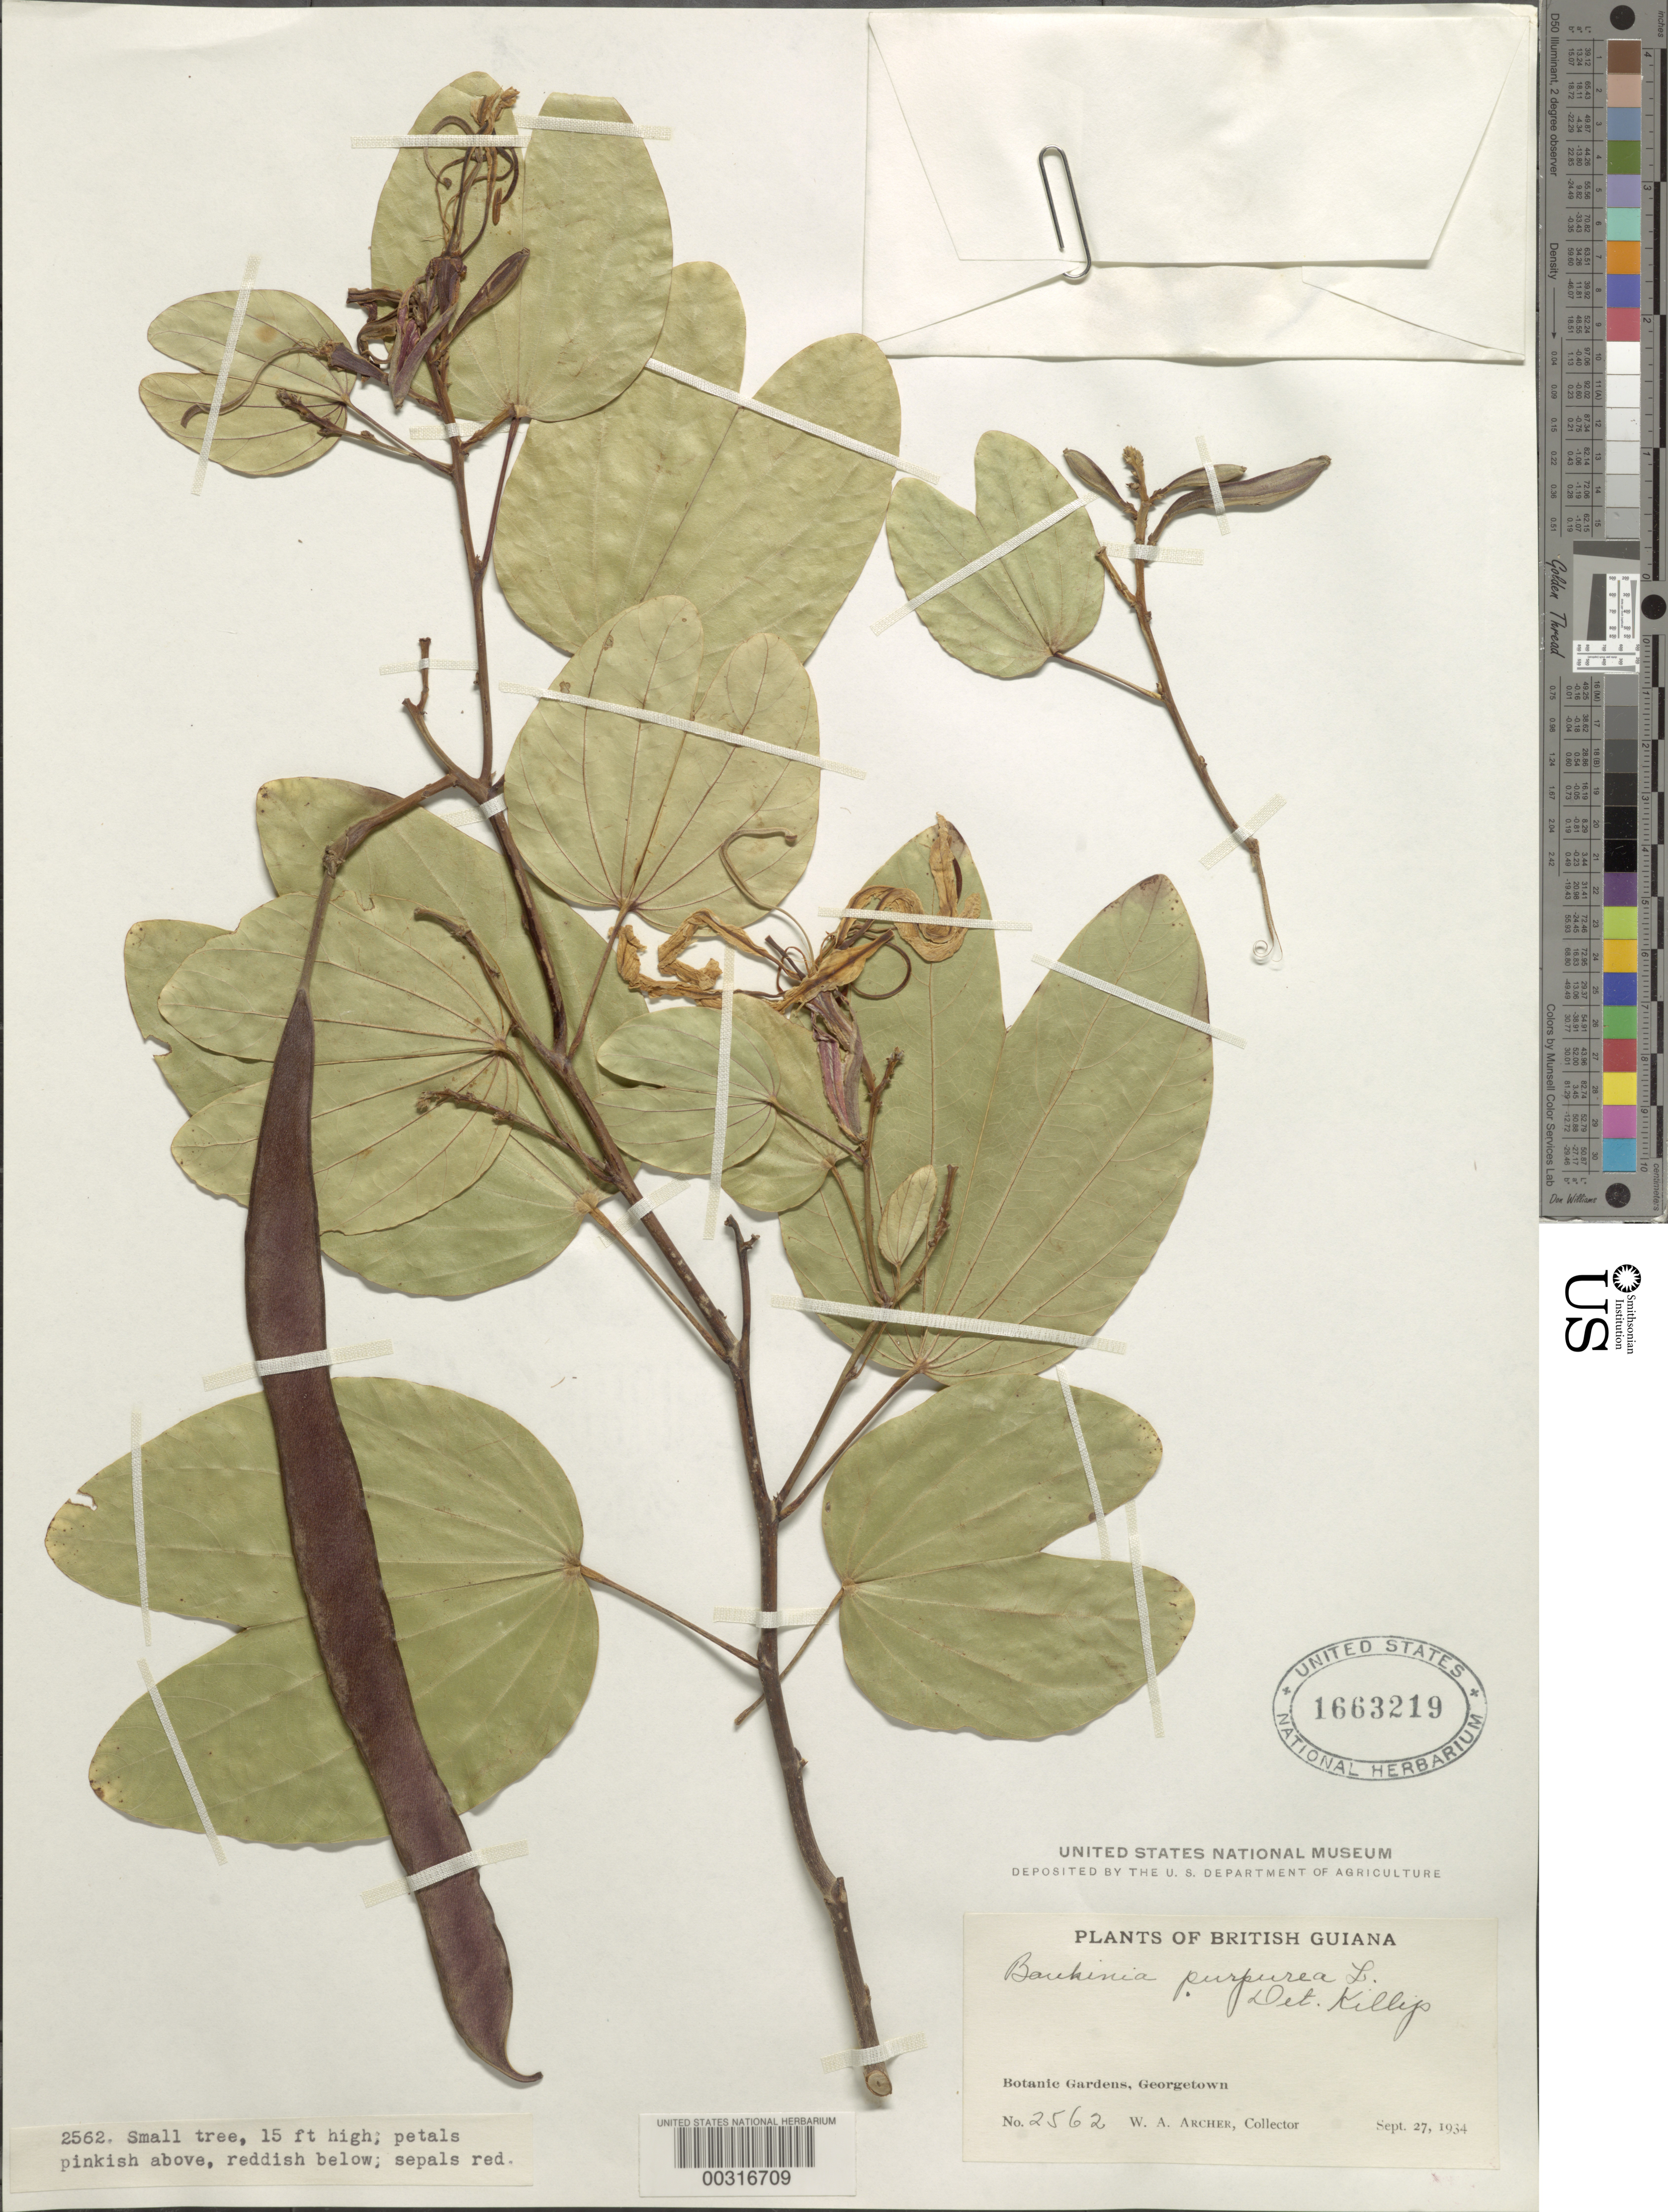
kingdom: Plantae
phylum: Tracheophyta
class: Magnoliopsida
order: Fabales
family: Fabaceae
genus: Bauhinia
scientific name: Bauhinia purpurea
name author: L.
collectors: W. A. Archer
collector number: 2562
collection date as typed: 27 Sep 1934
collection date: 1934-09-27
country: Guyana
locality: Botanic gardens, georgetown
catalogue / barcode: US 1663219